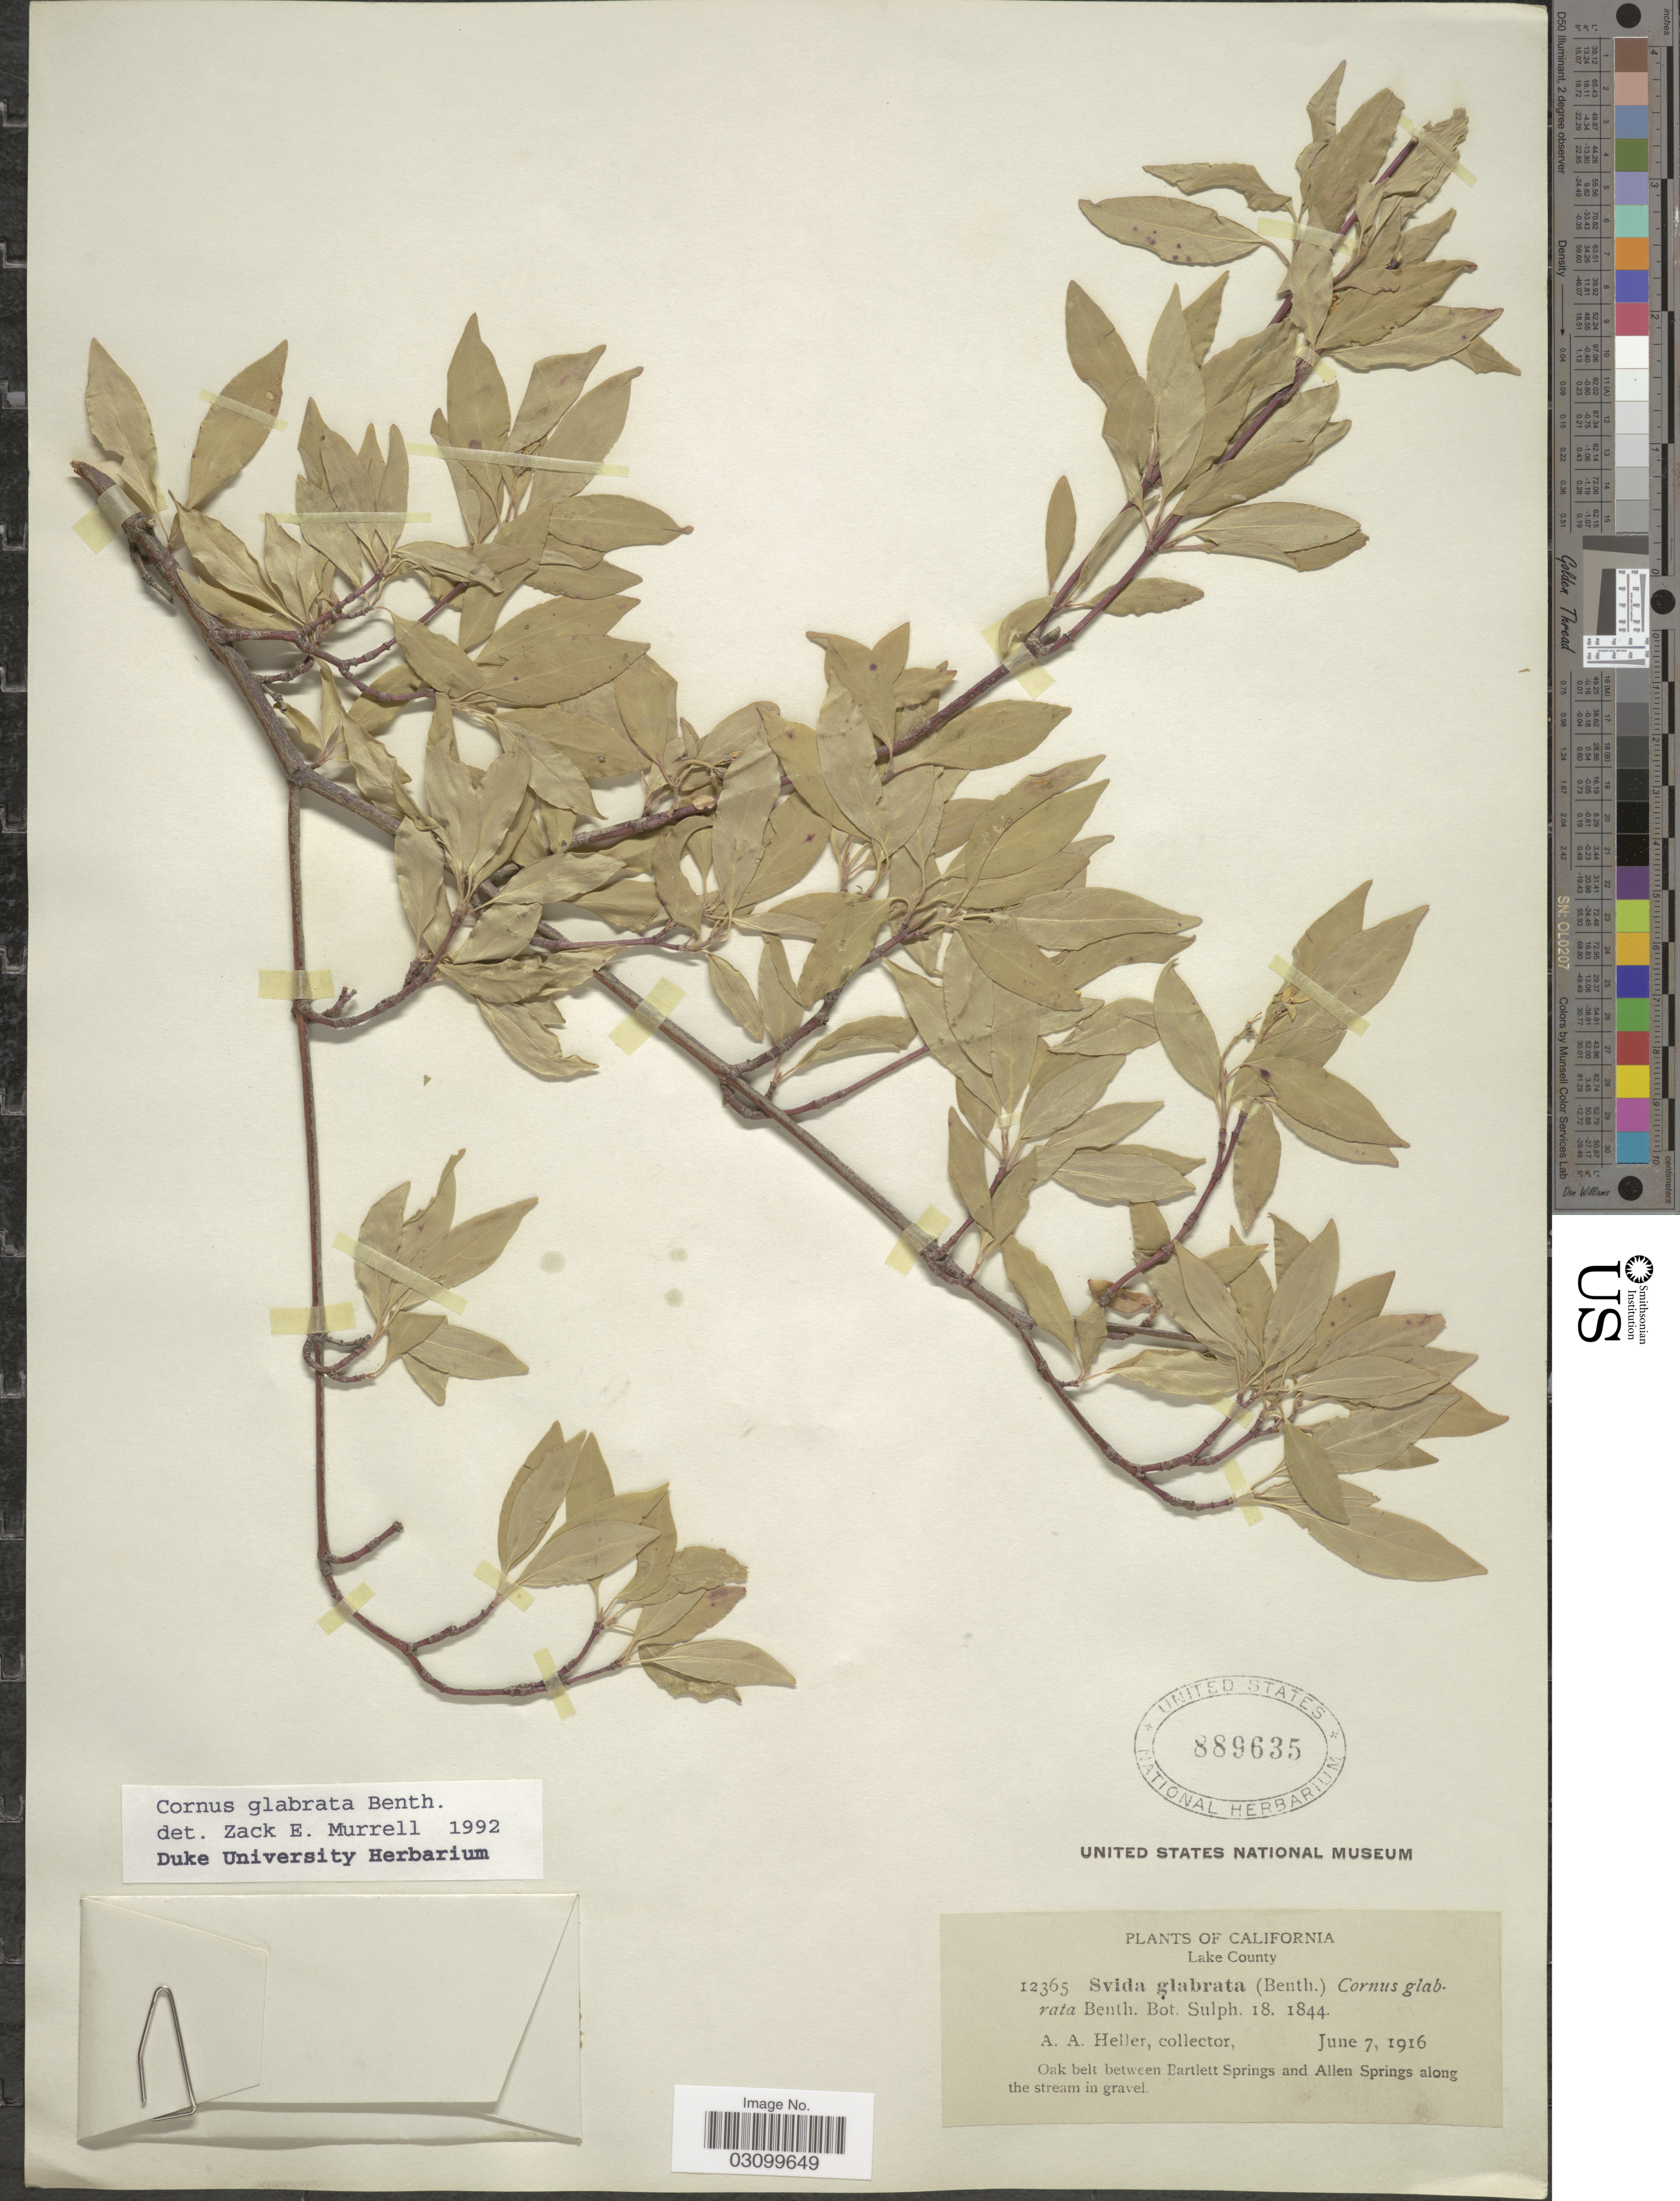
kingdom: Plantae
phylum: Tracheophyta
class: Magnoliopsida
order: Cornales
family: Cornaceae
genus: Cornus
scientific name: Cornus glabrata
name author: Benth.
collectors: A. A. Heller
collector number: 12365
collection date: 1916-06-07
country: United States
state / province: California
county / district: Lake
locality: Lake County. Oak belt between Bartlett Springs and Allen Springs along the stream in gravel.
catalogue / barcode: US 889635